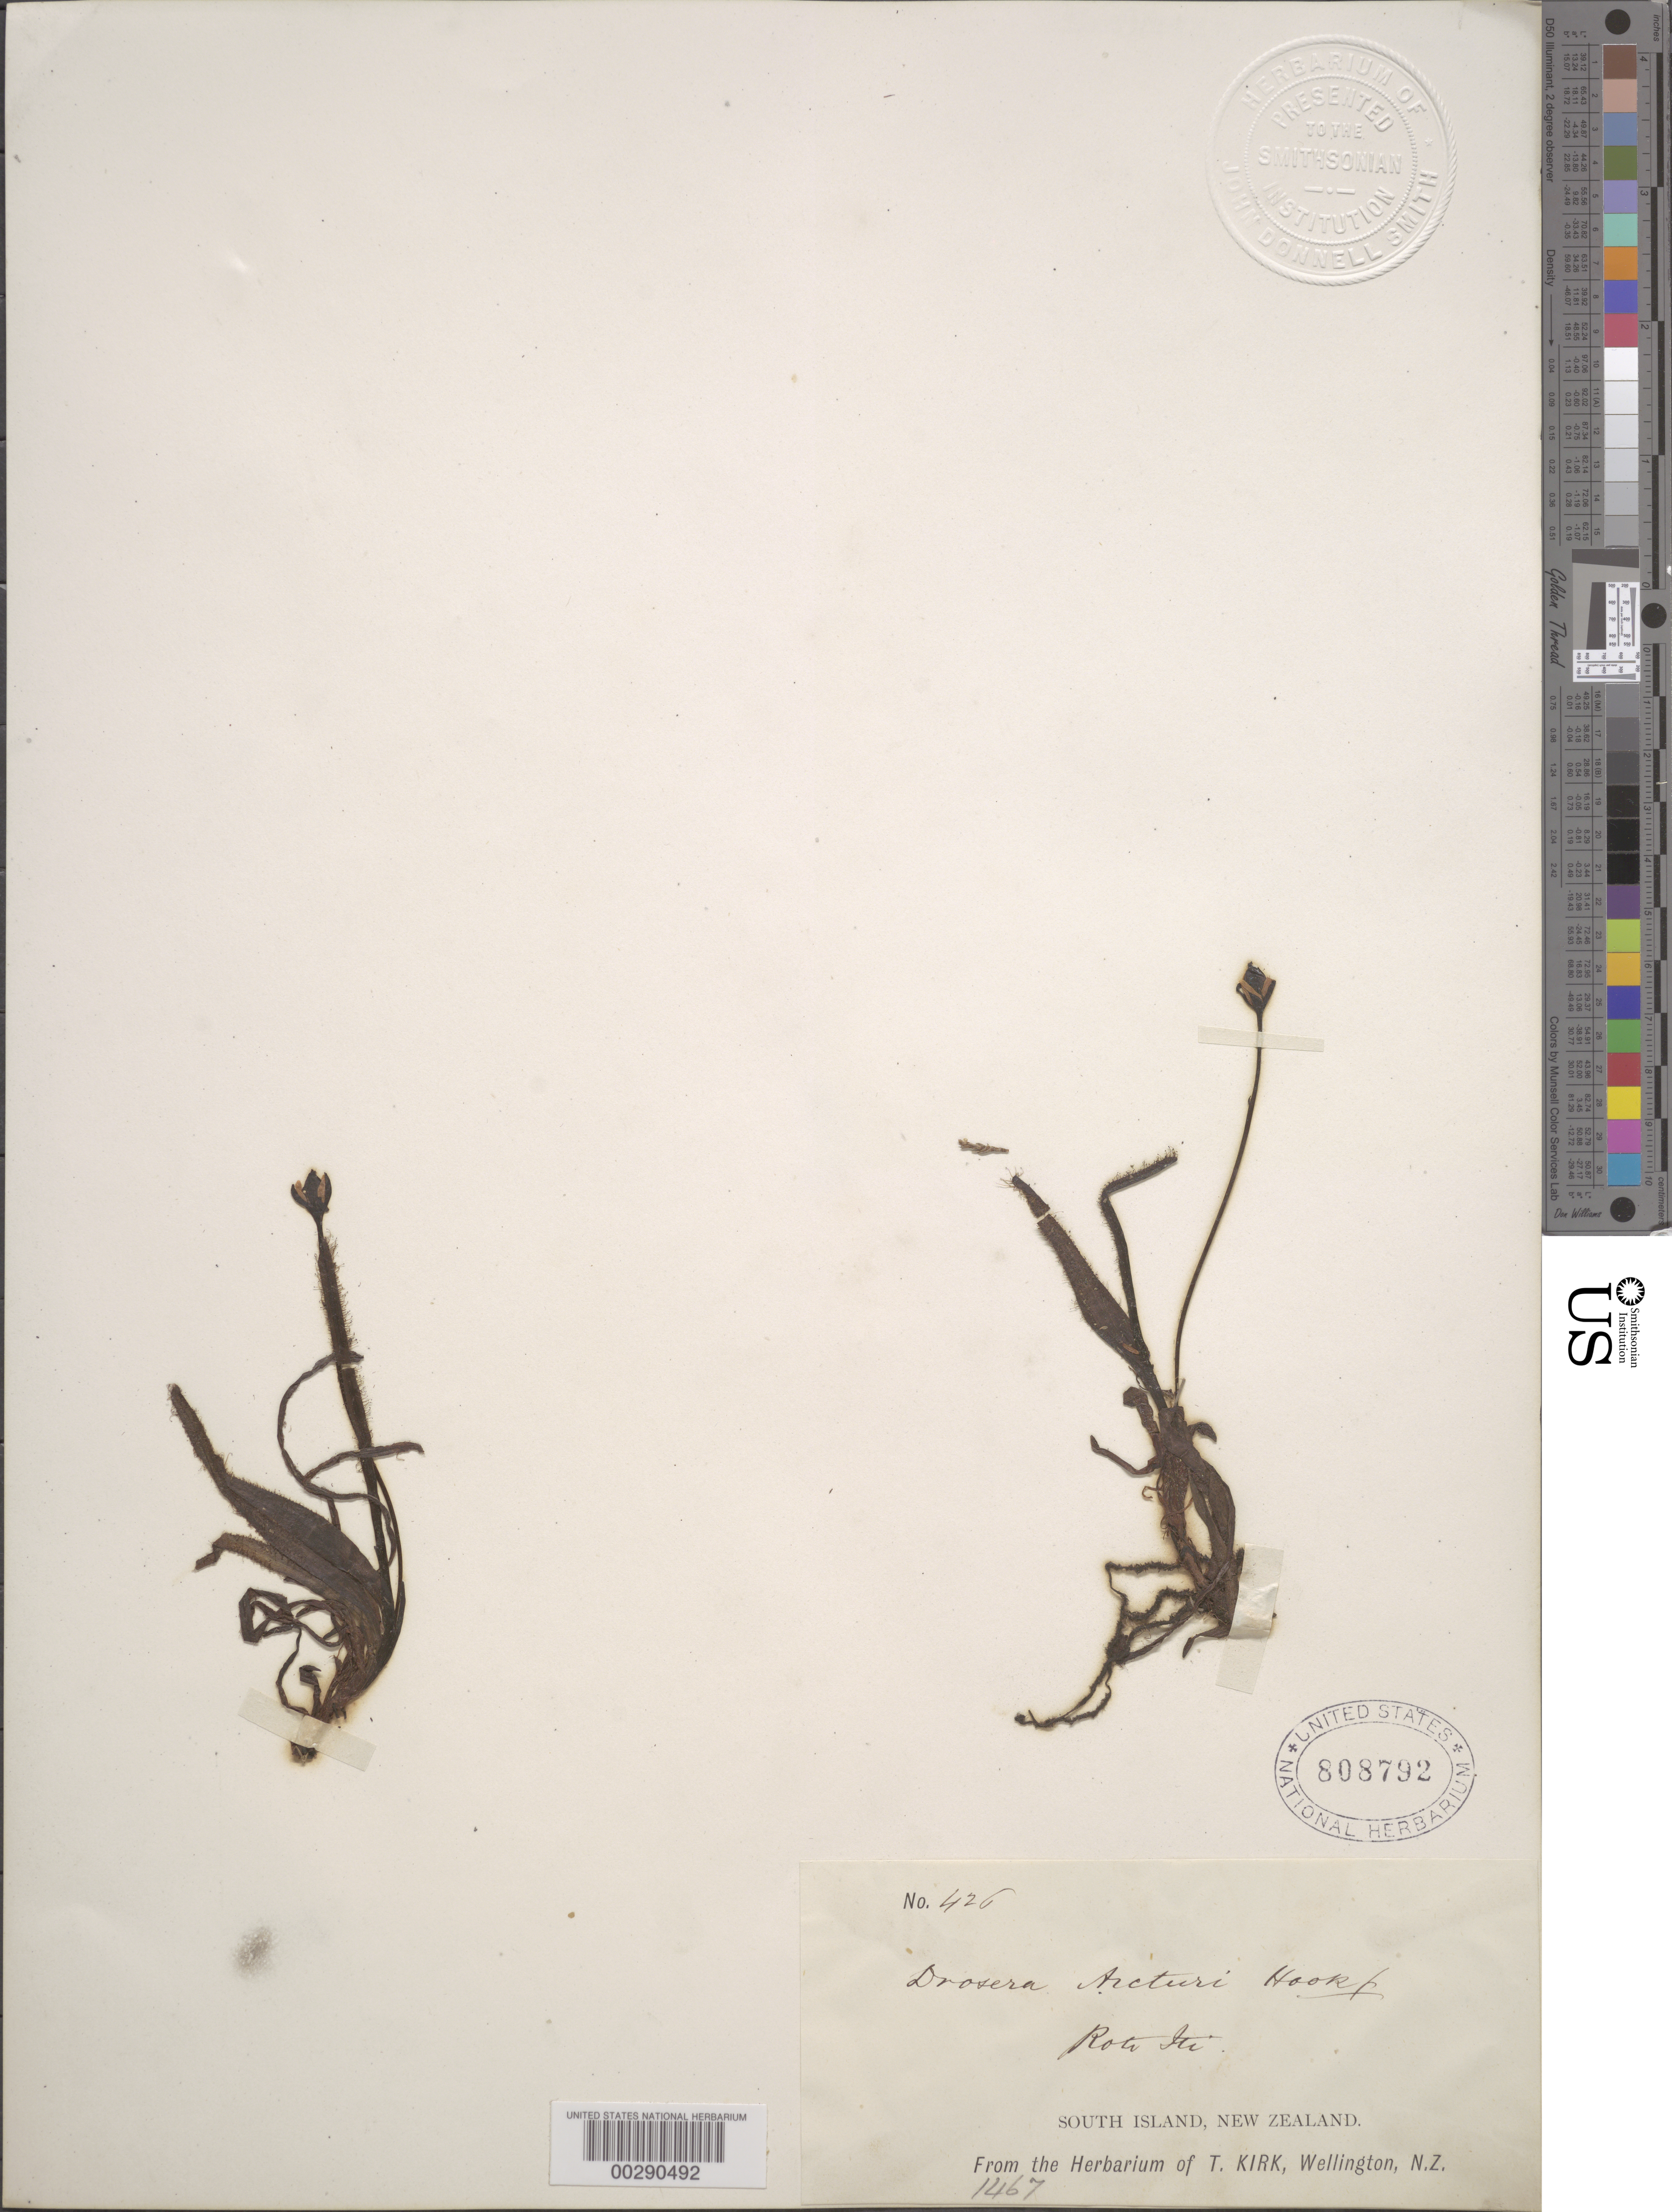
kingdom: Plantae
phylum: Tracheophyta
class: Magnoliopsida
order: Caryophyllales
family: Droseraceae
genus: Drosera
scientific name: Drosera arcturi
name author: Hook.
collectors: T. Kirk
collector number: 426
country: New Zealand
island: South Island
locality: Rota iti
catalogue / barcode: US 808792